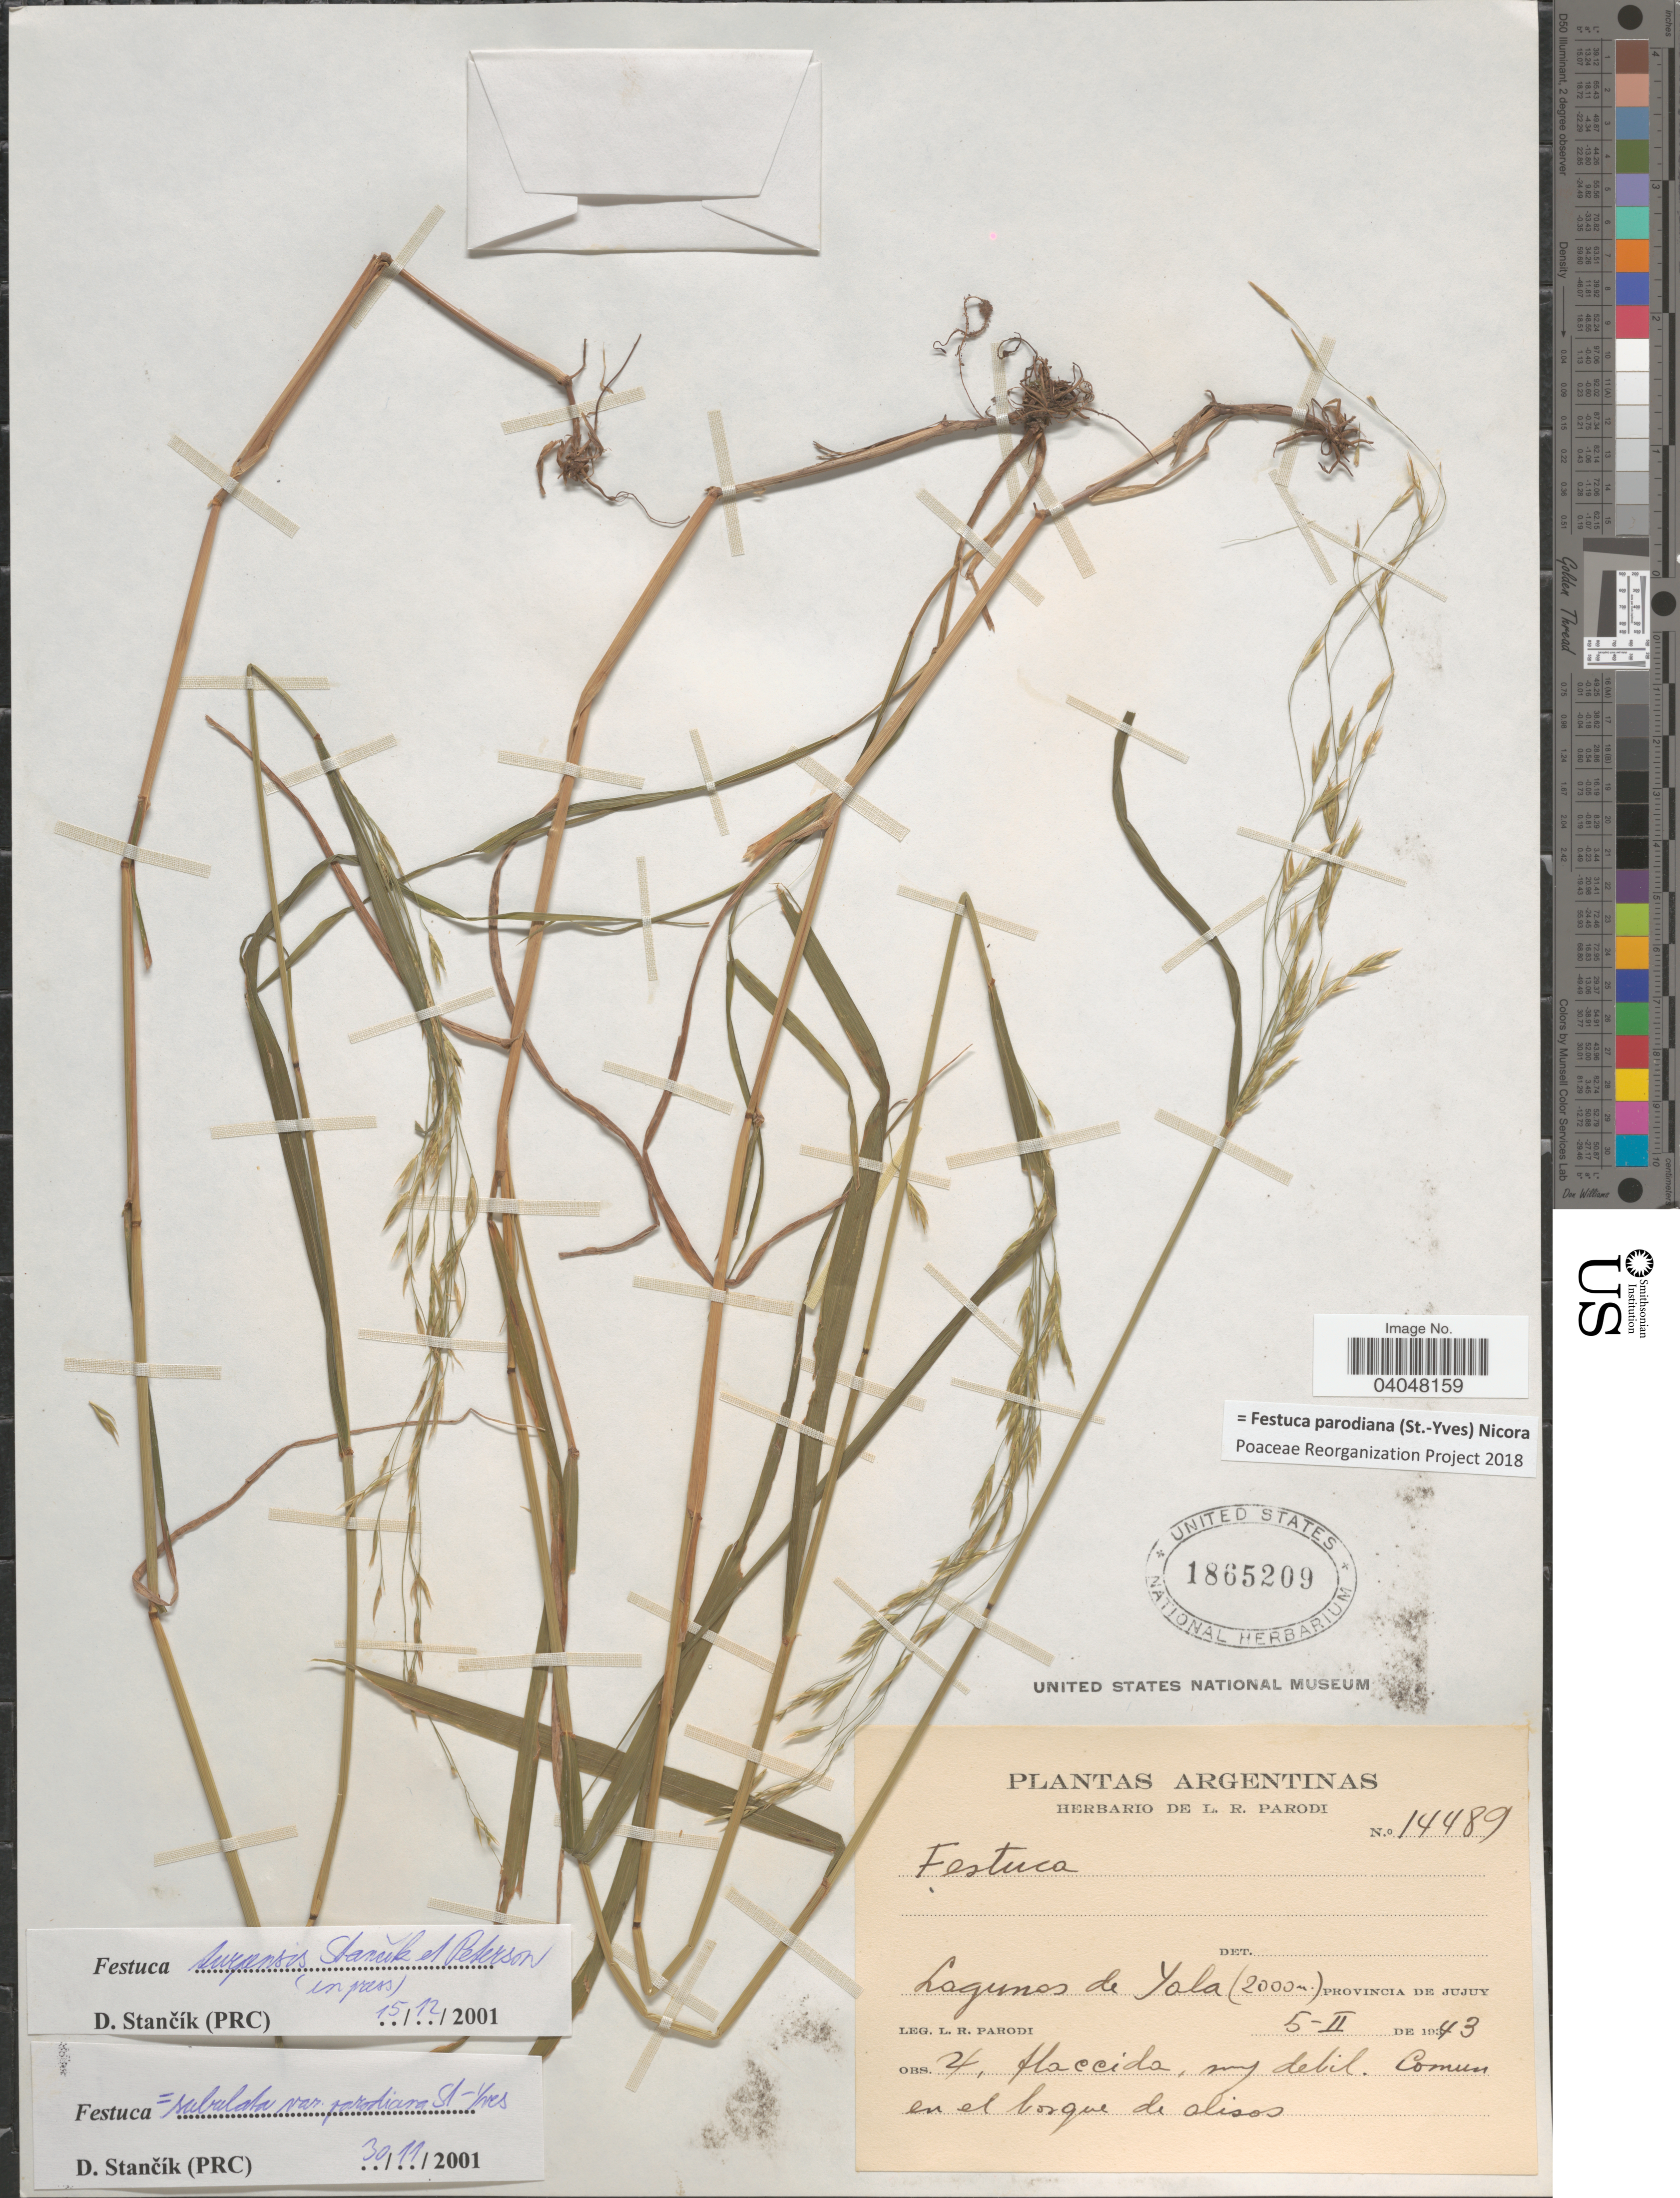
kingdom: Plantae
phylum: Tracheophyta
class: Liliopsida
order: Poales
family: Poaceae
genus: Festuca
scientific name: Festuca parodiana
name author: (St.-Yves) Nicora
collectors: L. R. Parodi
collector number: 14489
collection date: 1943-02-05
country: Argentina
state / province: Jujuy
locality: Lagunas de Yala.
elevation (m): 2000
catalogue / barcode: US 1865209